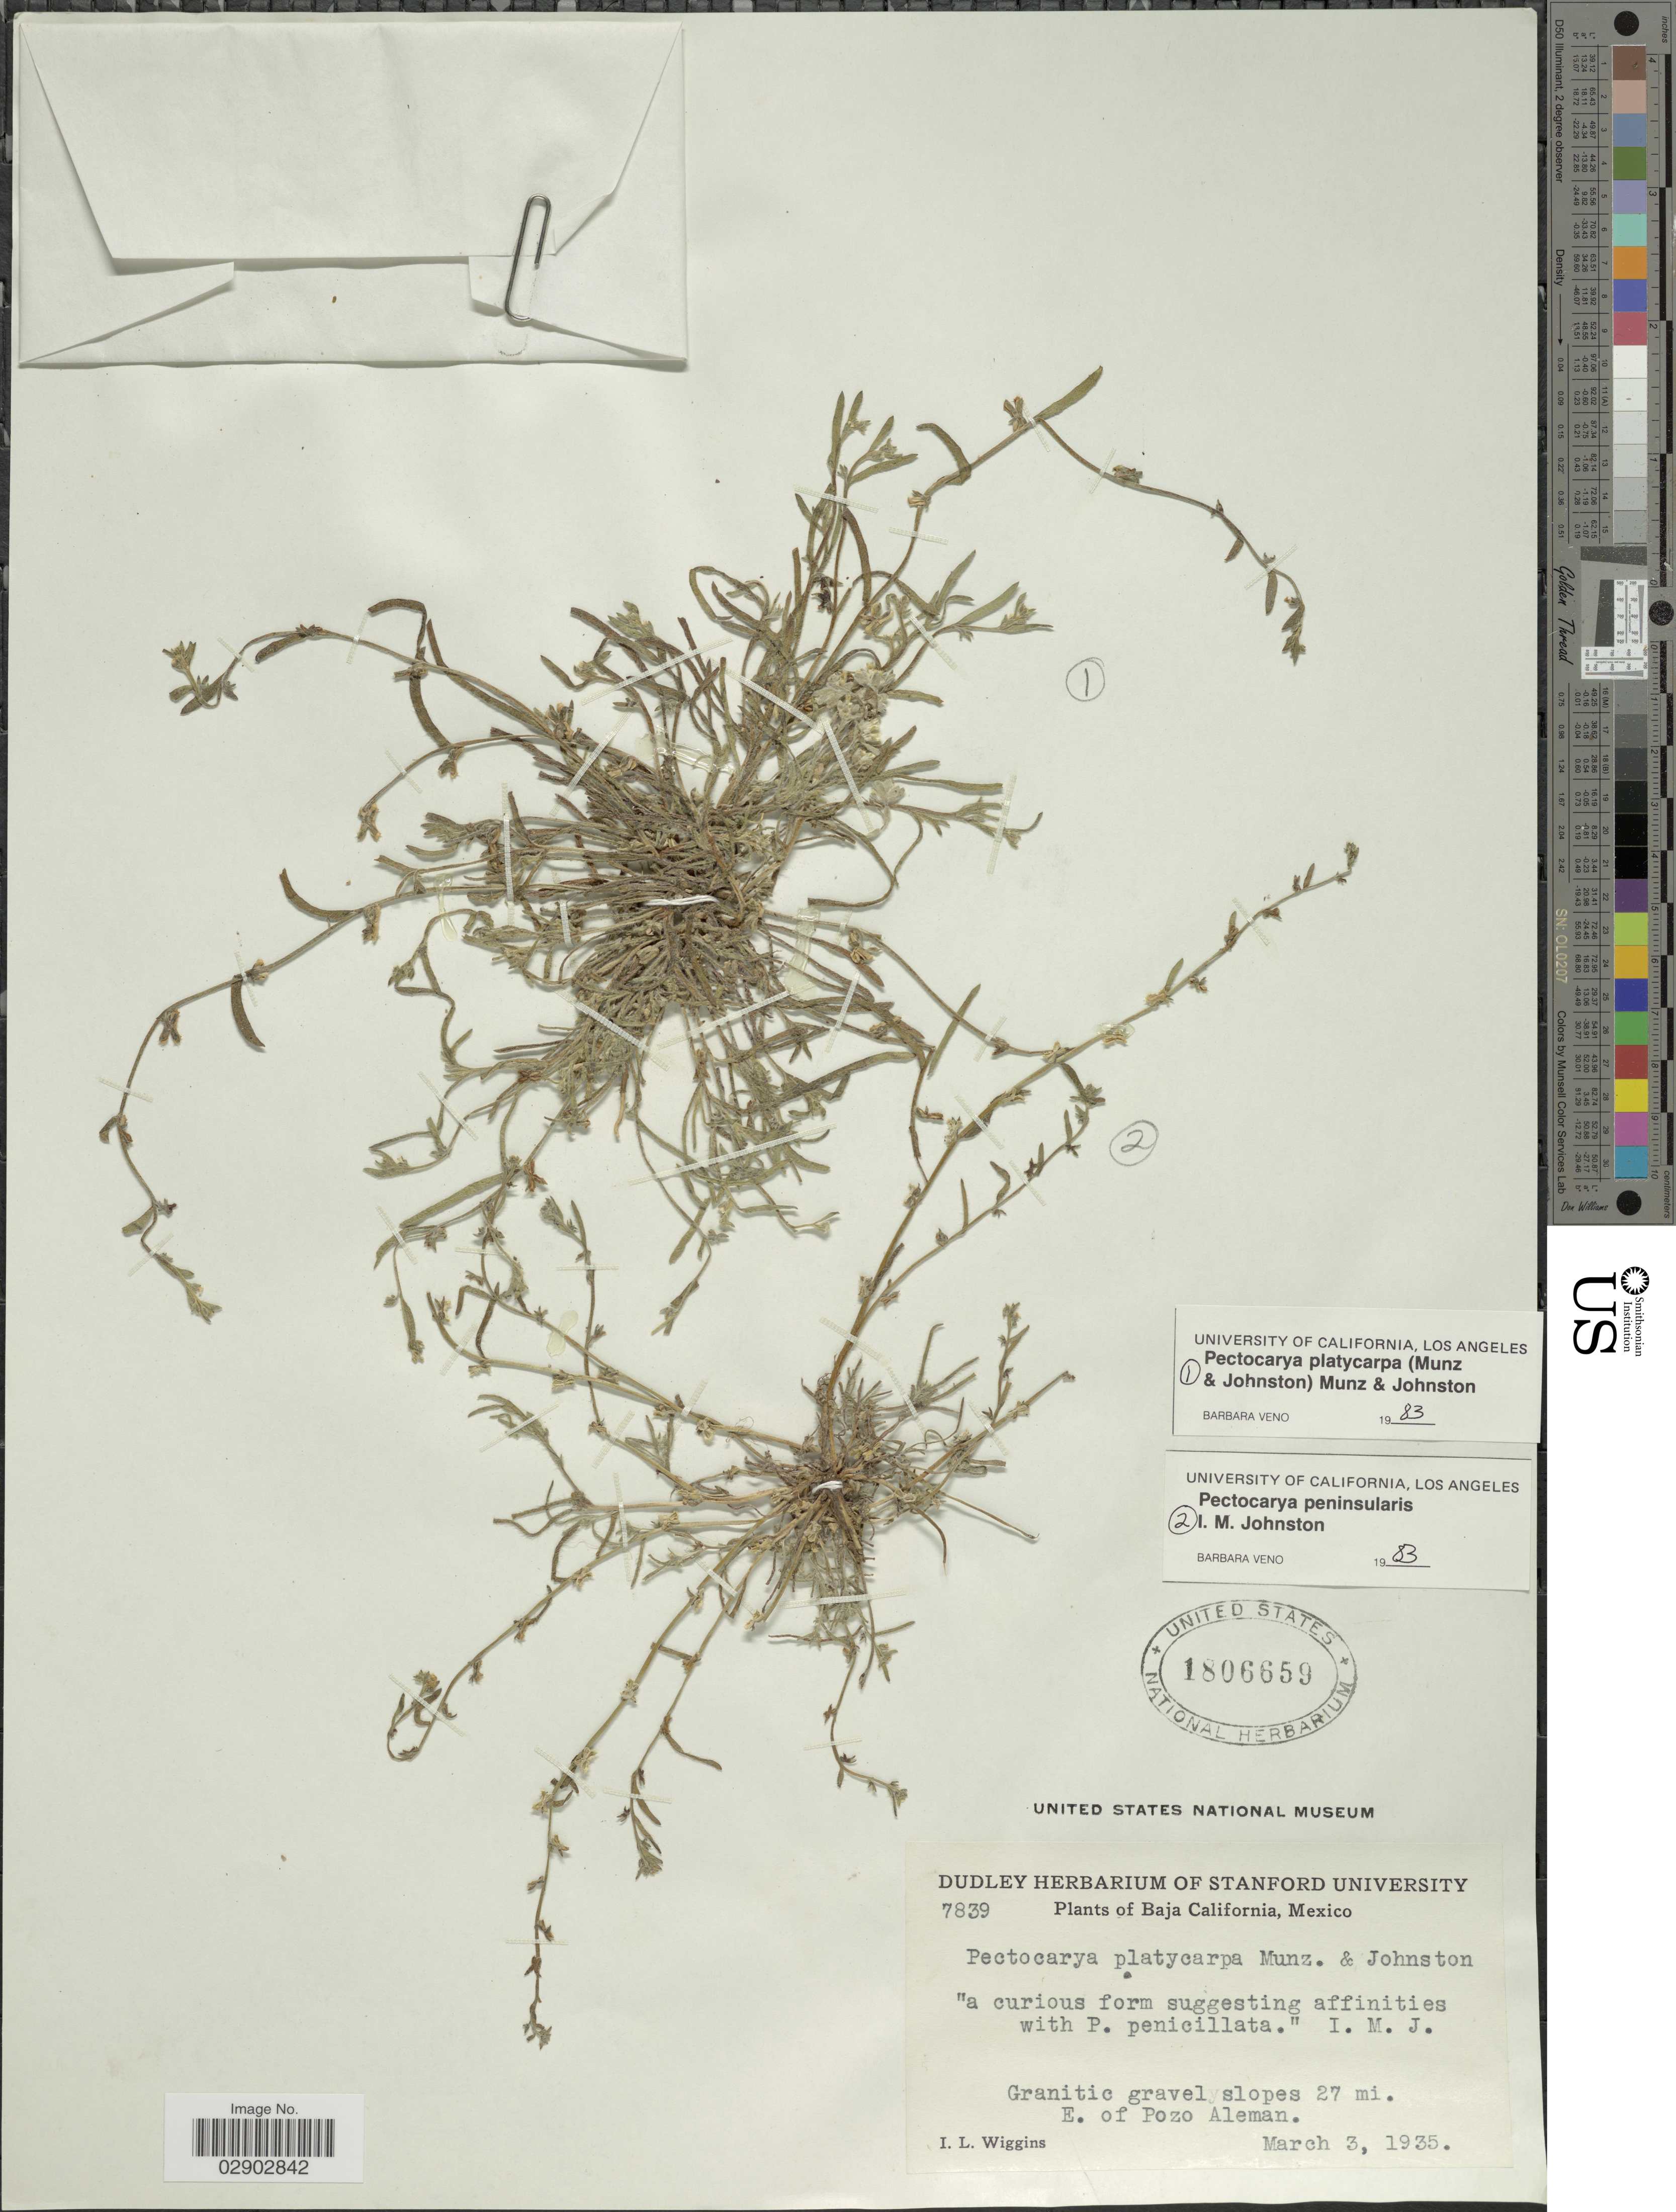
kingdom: Plantae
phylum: Tracheophyta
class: Magnoliopsida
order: Boraginales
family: Boraginaceae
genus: Pectocarya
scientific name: Pectocarya platycarpa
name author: (Munz & I.M. Johnst.) Munz & I.M. Johnst.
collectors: I. L. Wiggins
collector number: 7839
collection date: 1935-03-03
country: Mexico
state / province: Baja California Norte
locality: Granitic gravel slopes 27 mi. E. of Pozo Aleman.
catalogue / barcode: US 1806659